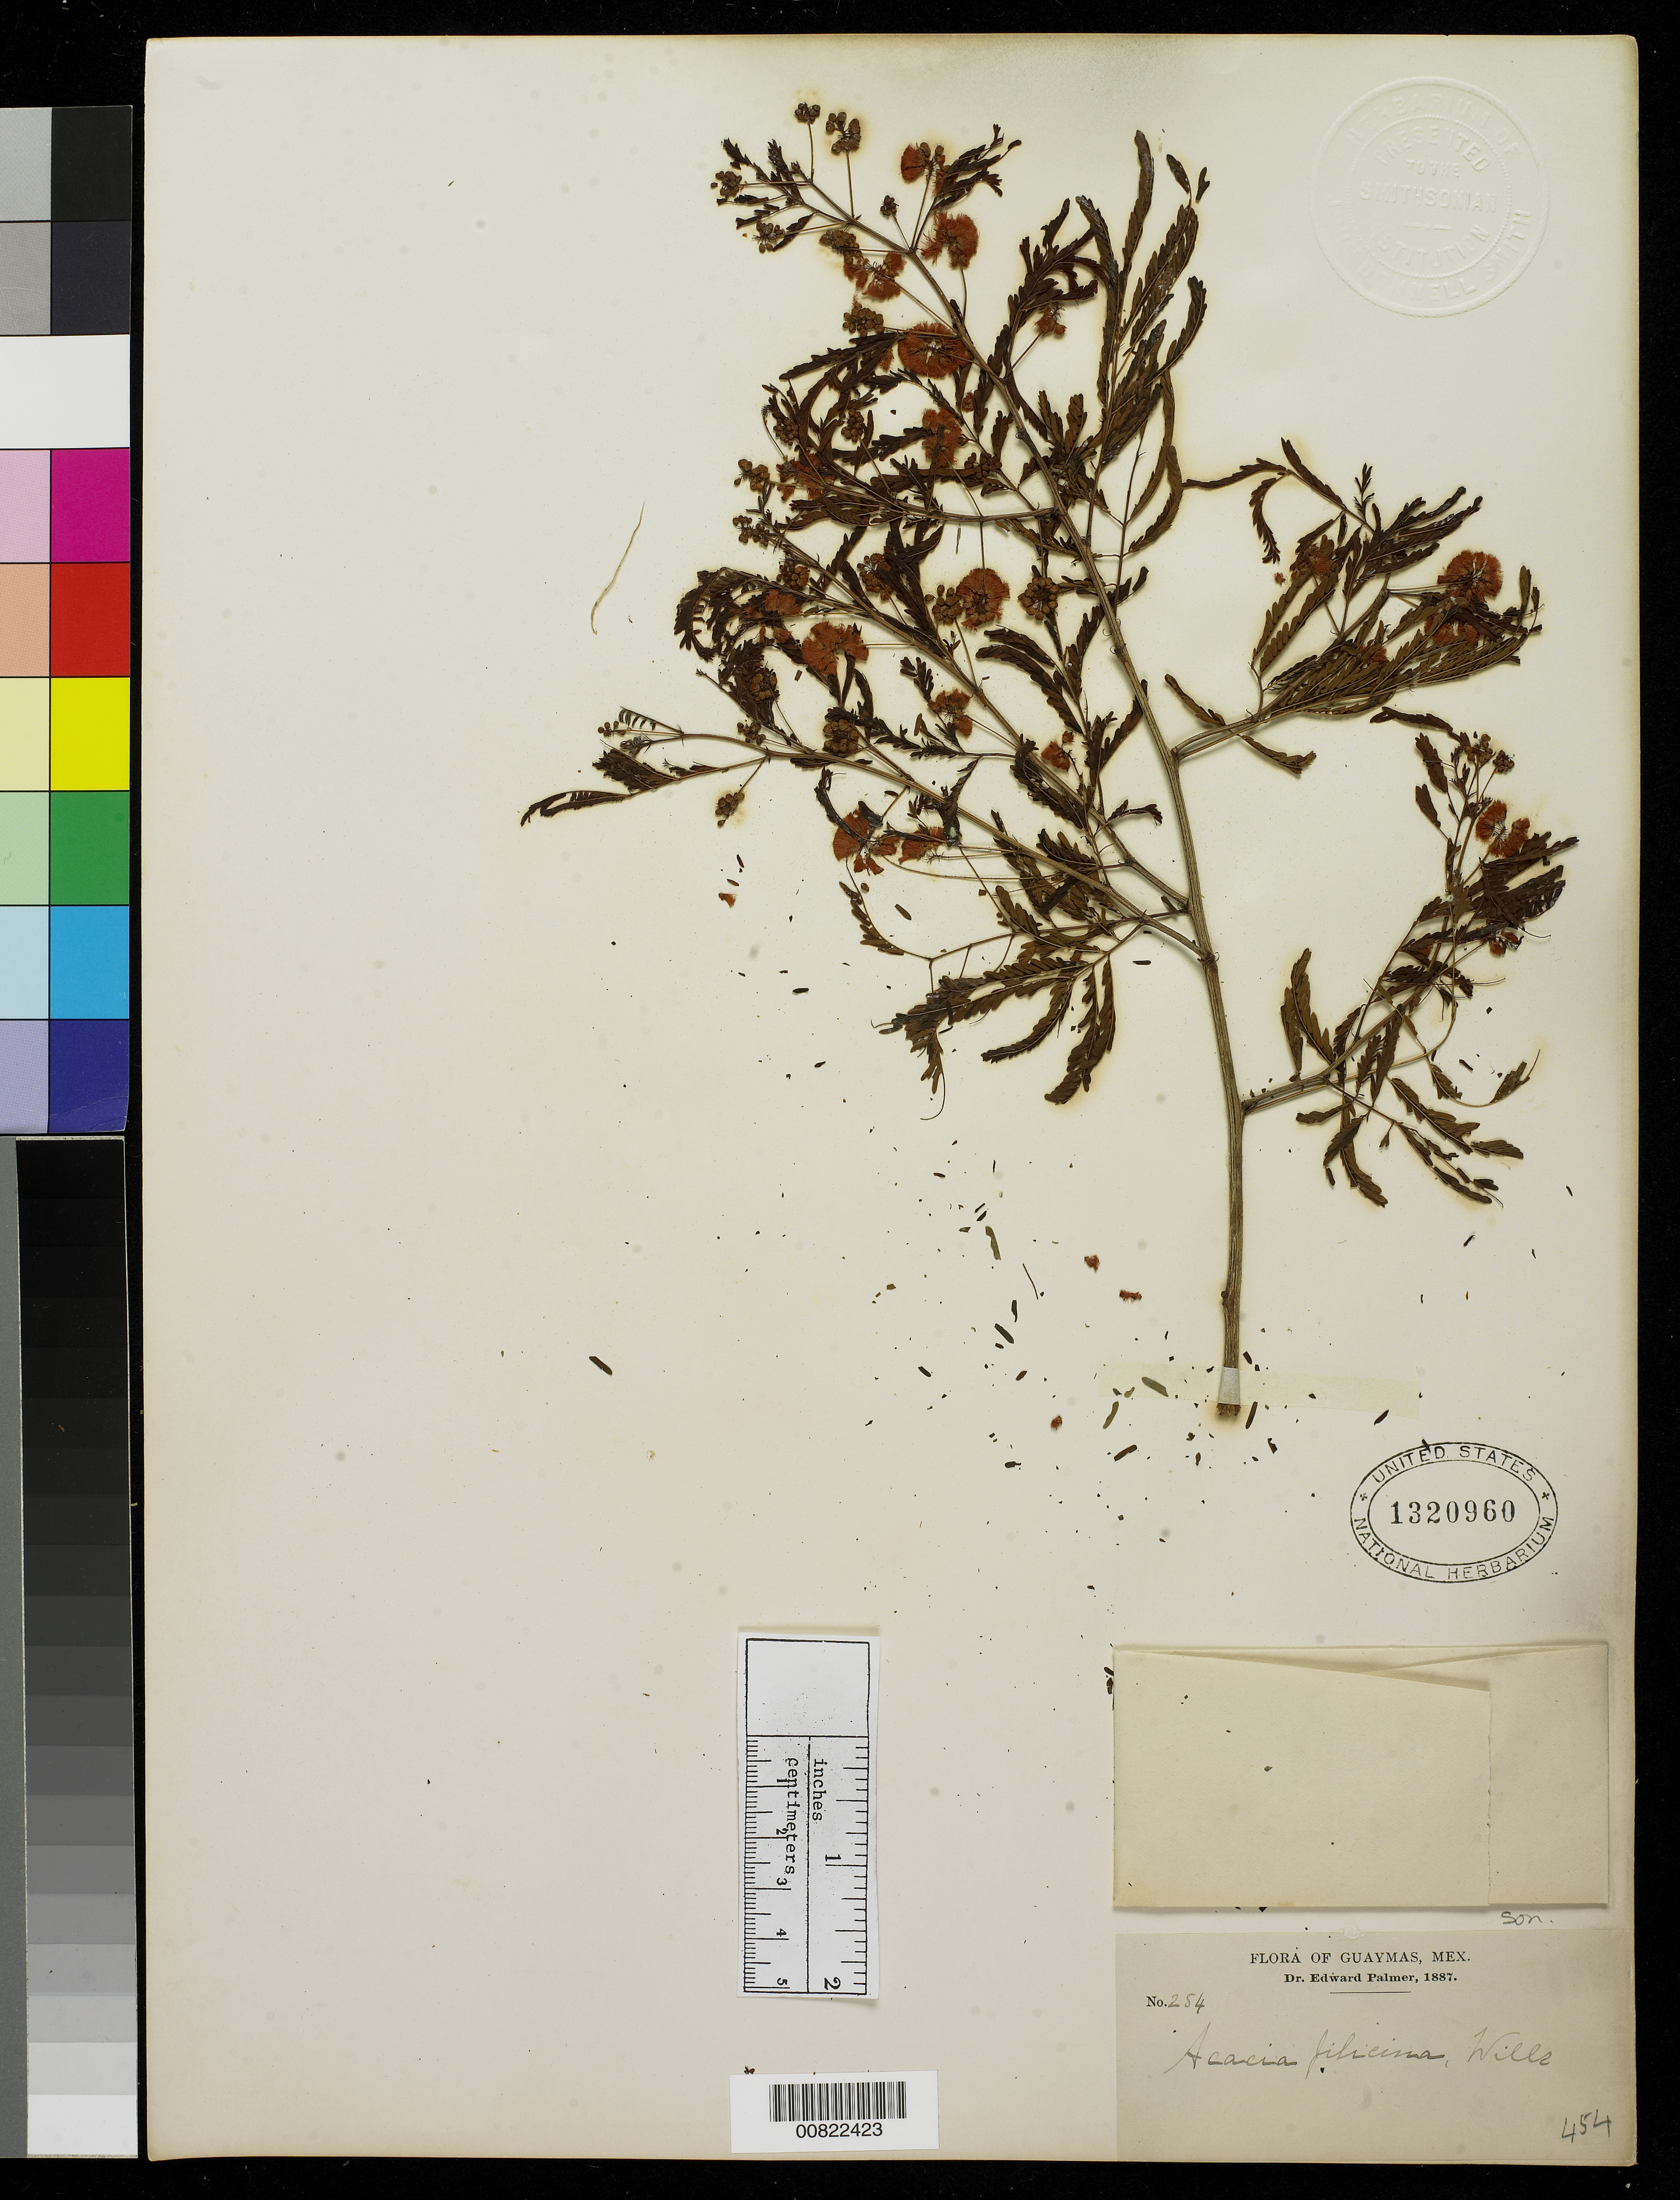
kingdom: Plantae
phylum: Tracheophyta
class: Magnoliopsida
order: Fabales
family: Fabaceae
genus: Acaciella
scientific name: Acaciella painteri var. houghii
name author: (Britton & Rose) L. Rico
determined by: Rico, L.; Bachman, --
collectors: E. Palmer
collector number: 254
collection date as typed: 1887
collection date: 1887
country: Mexico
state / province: Sonora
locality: Guaymas, Sonora.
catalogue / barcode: US 1320960